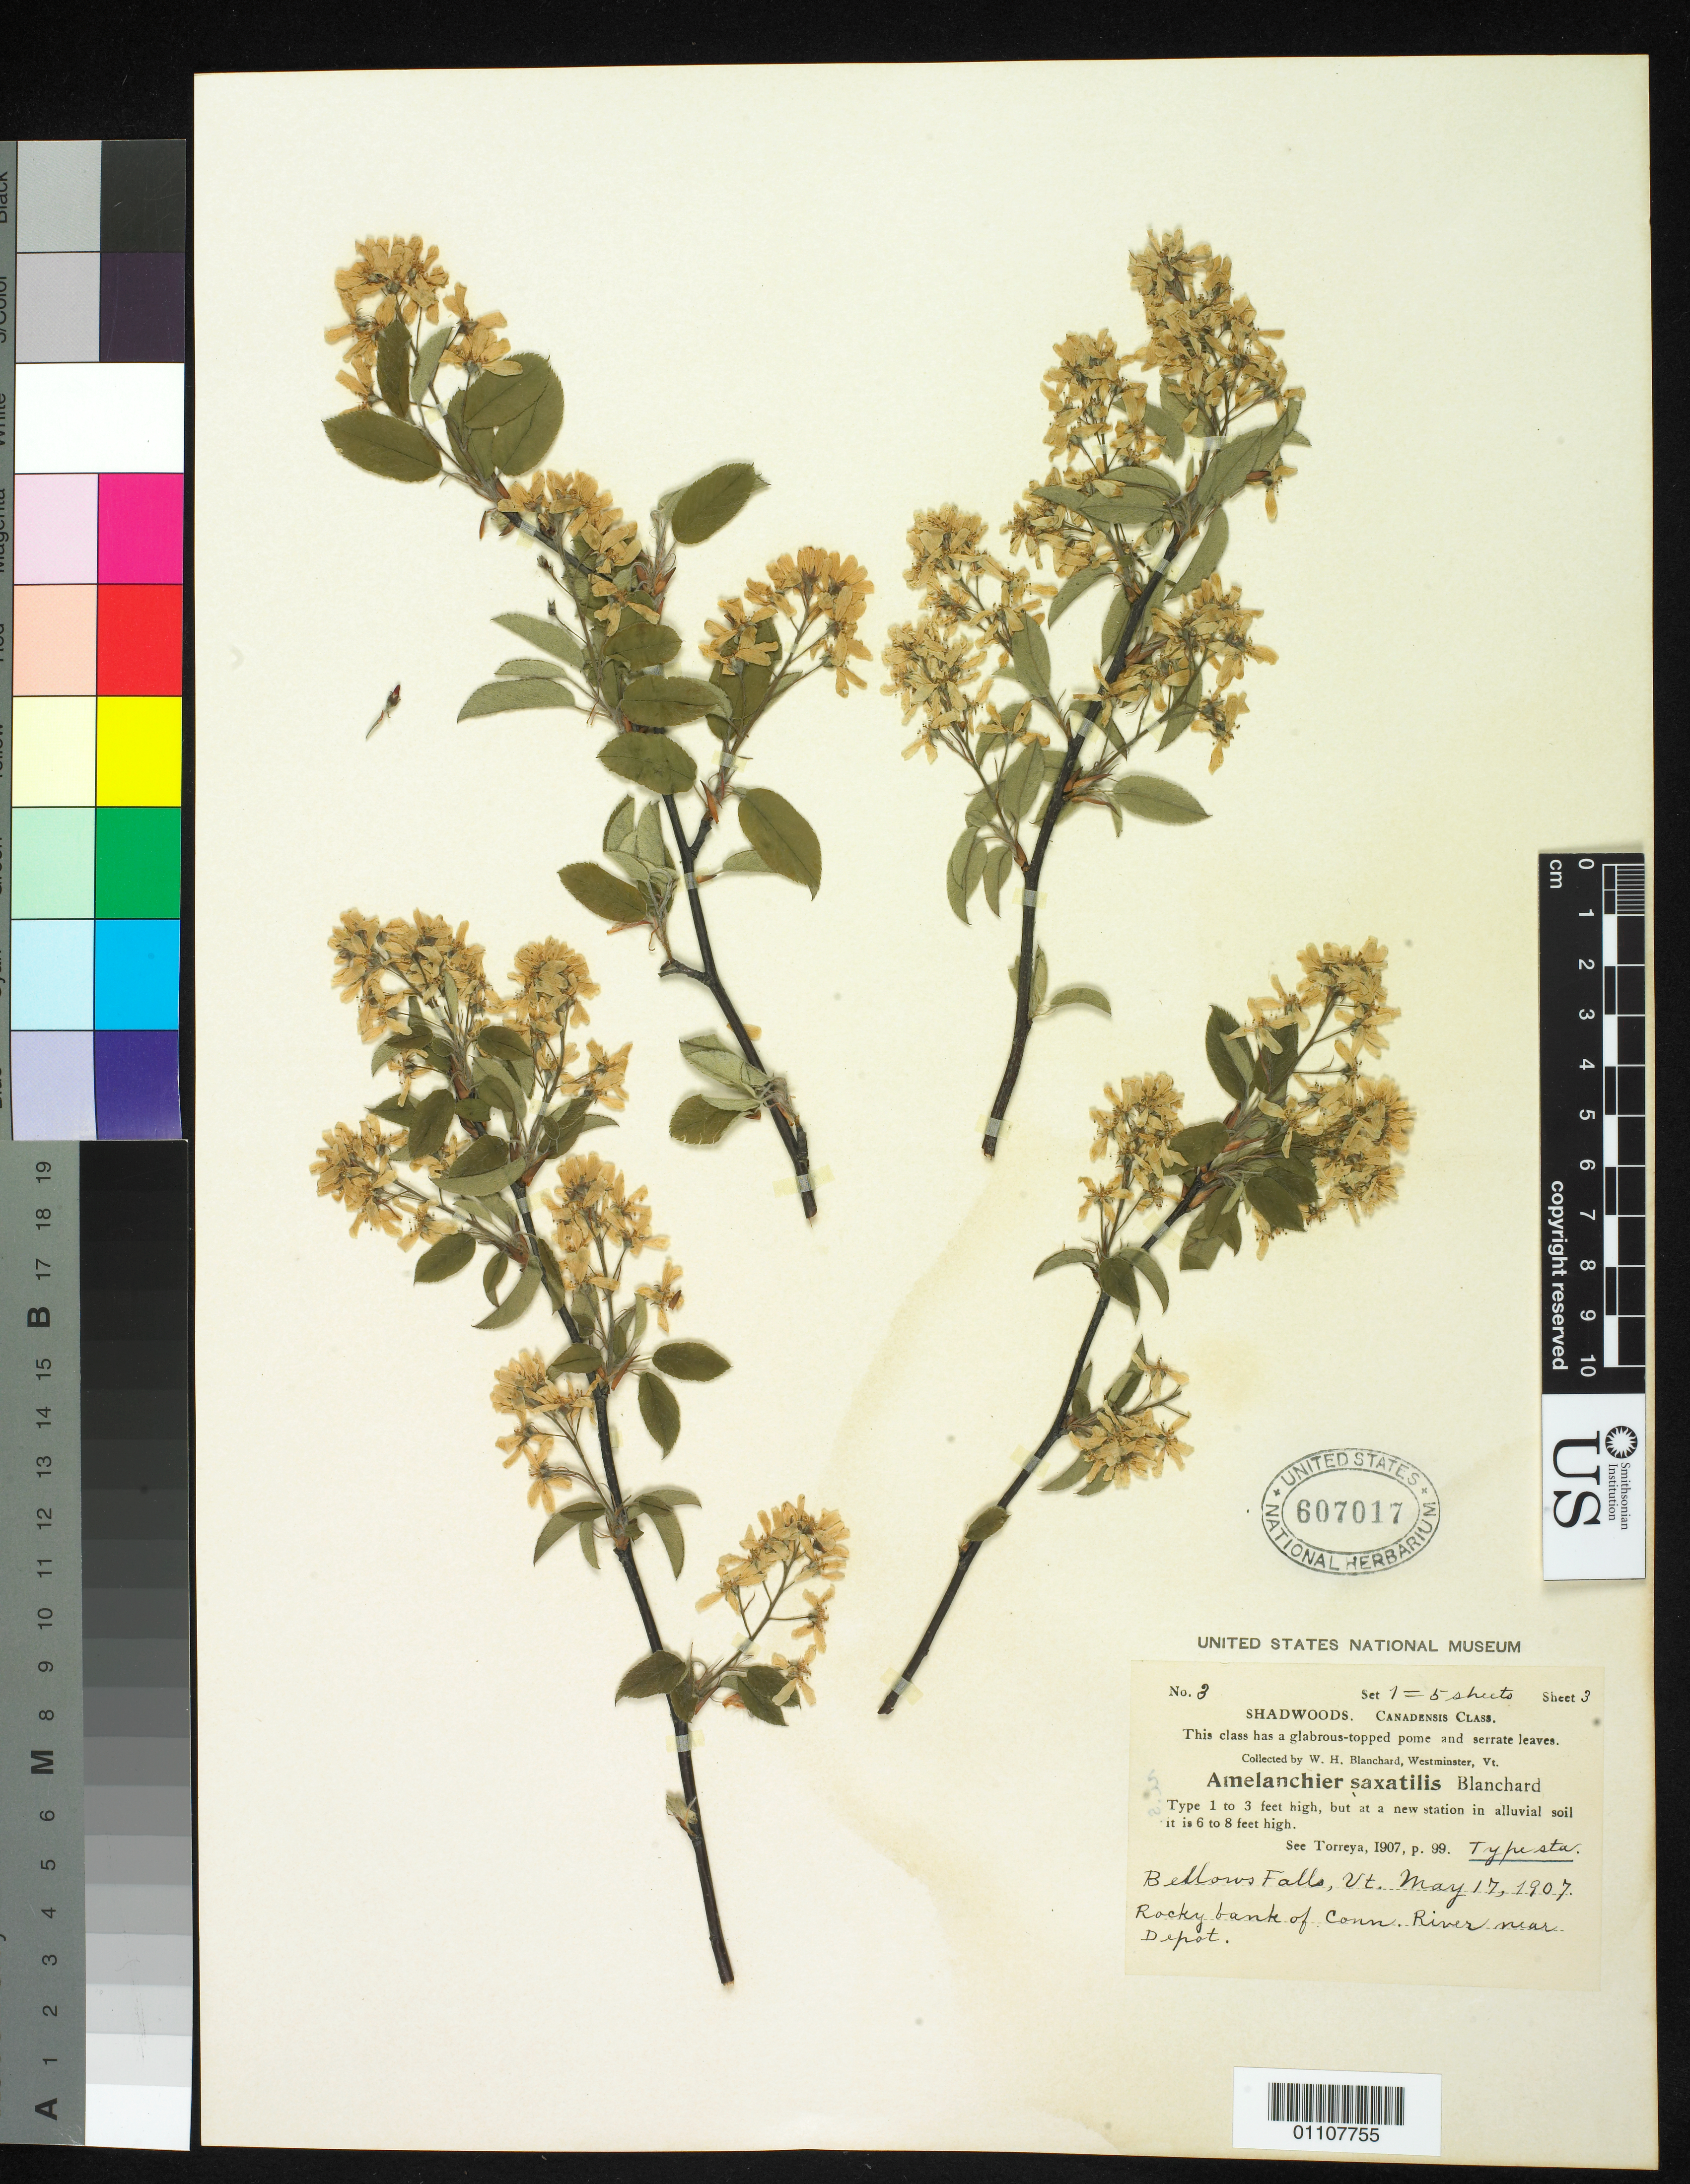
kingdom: Plantae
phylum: Tracheophyta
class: Magnoliopsida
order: Rosales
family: Rosaceae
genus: Amelanchier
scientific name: Amelanchier saxatilis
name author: Blanch.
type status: Possible Syntype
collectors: W. H. Blanchard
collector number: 3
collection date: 1907-05-17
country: United States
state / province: Vermont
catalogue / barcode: US 607017